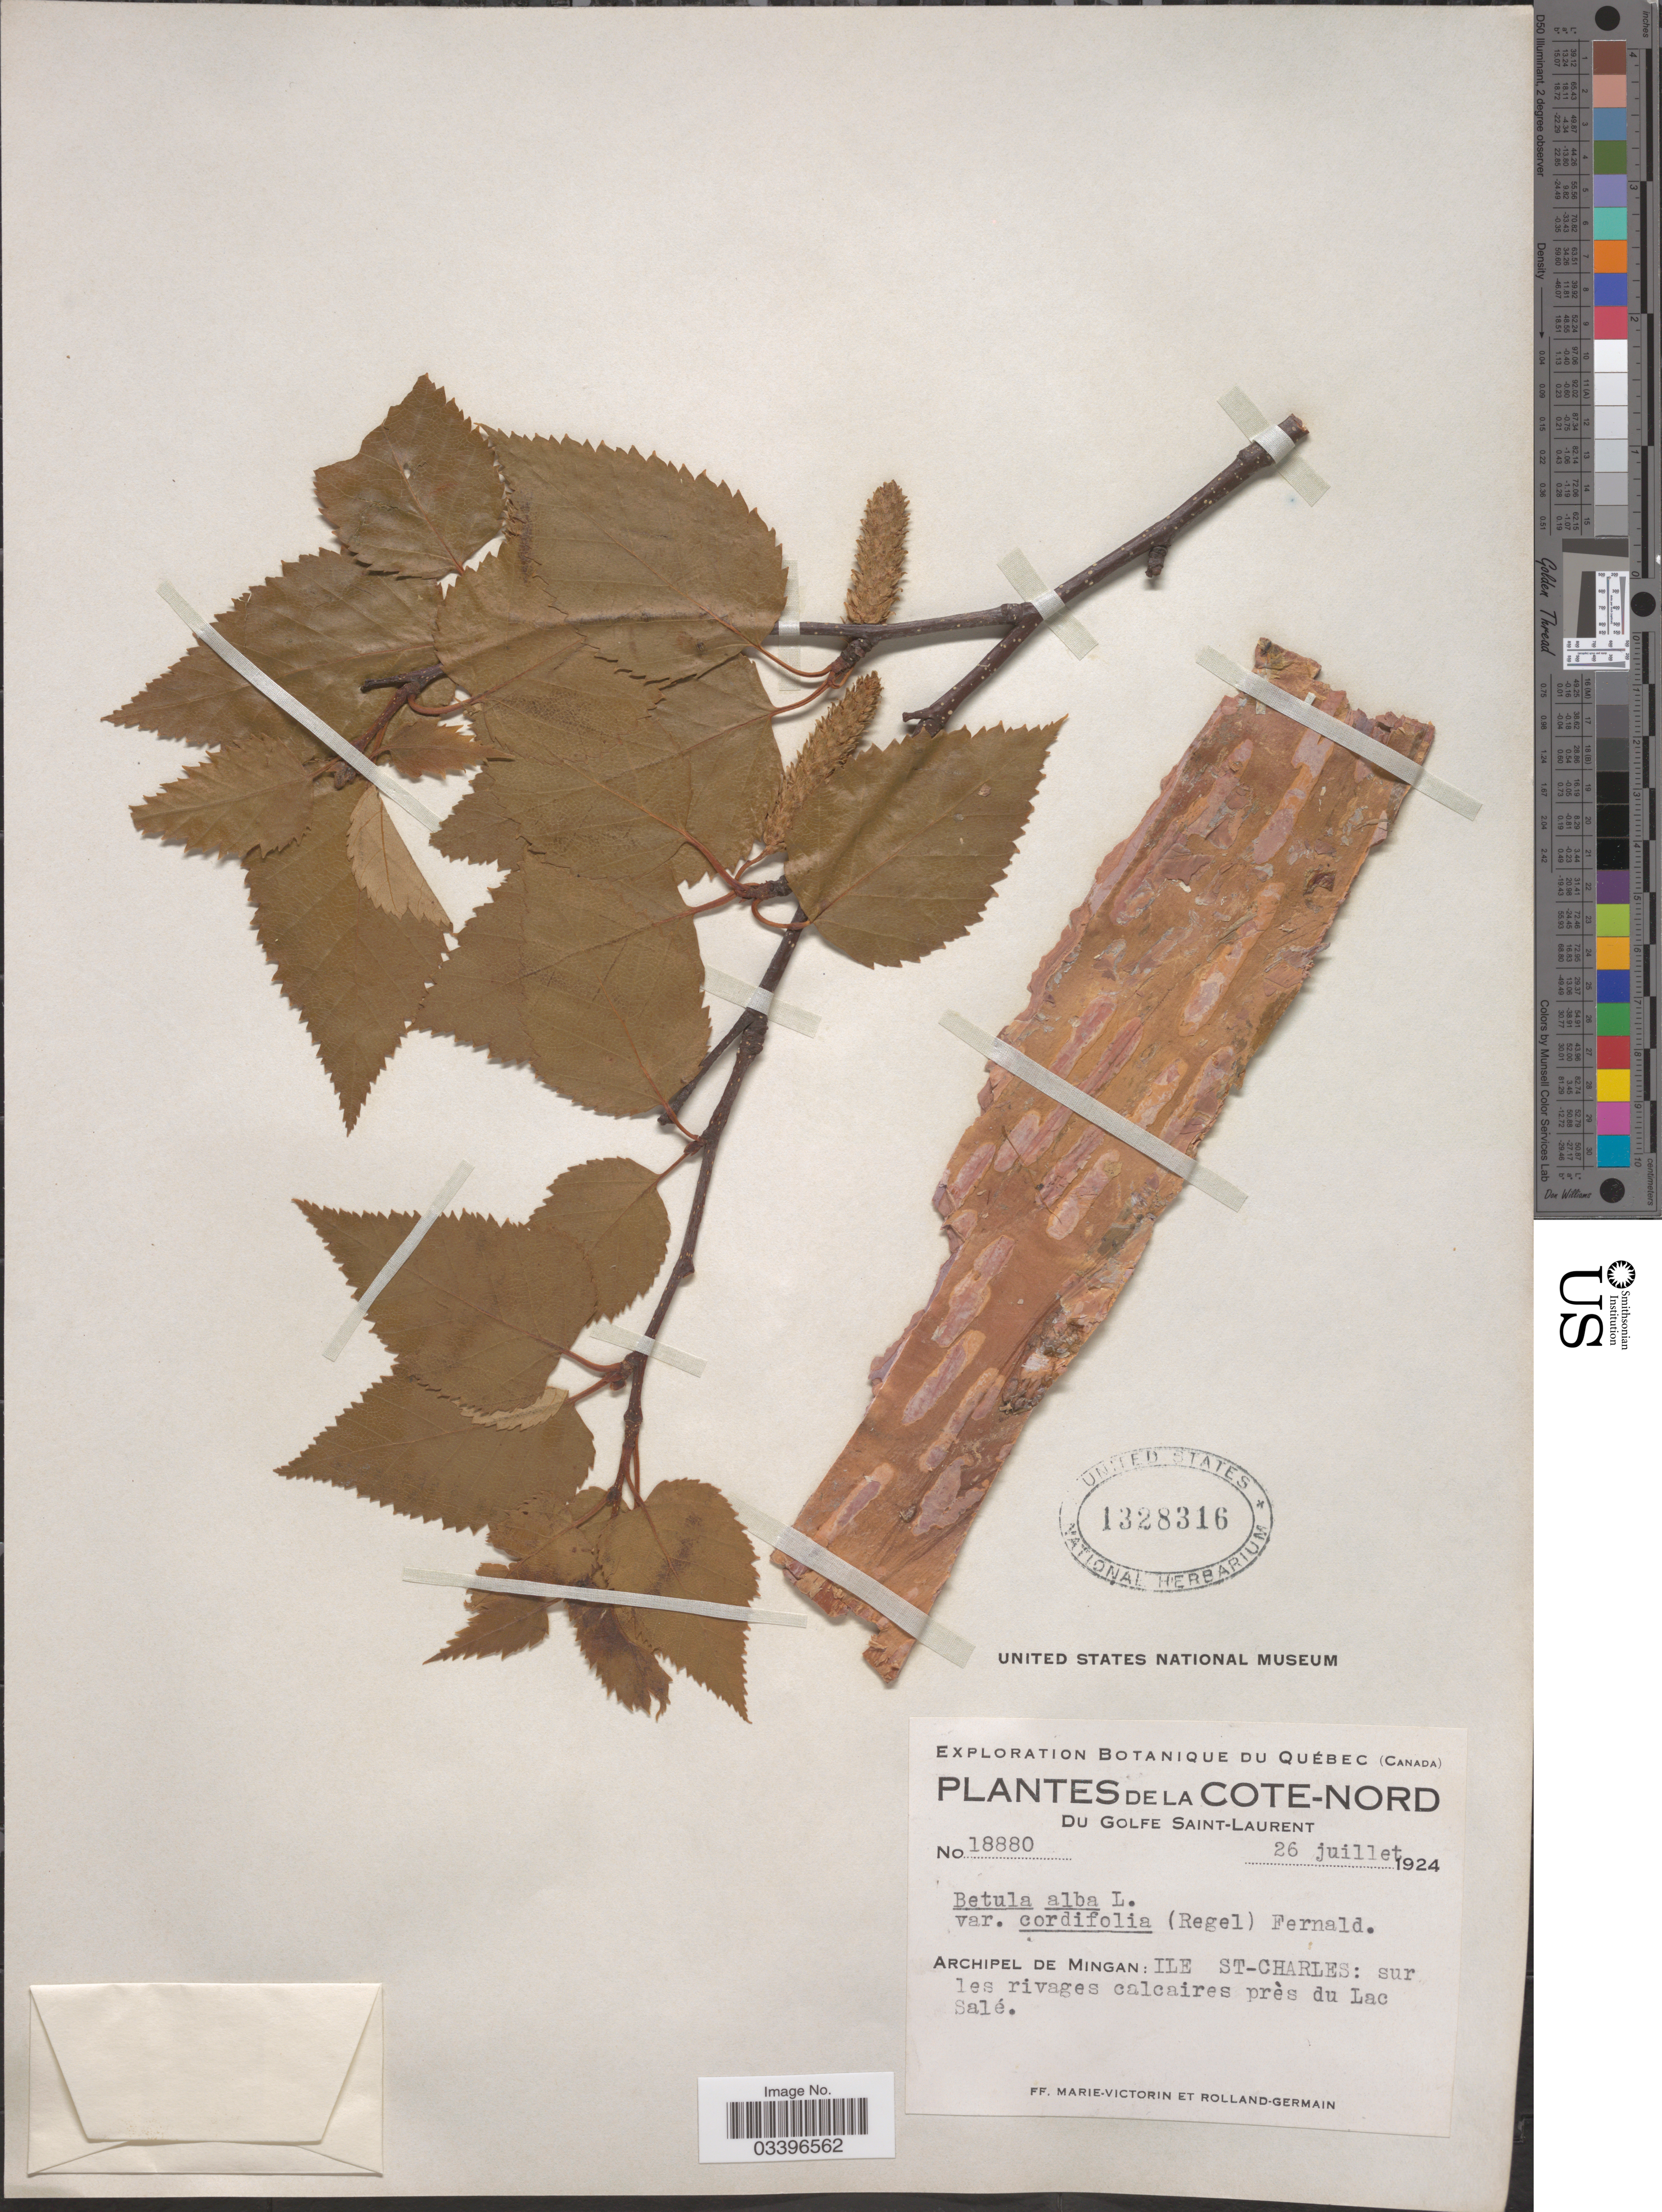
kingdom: Plantae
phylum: Tracheophyta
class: Magnoliopsida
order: Fagales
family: Betulaceae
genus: Betula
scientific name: Betula papyrifera var. cordifolia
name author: (Regel) Regel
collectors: F. Marie-Victorin & Rolland-Germain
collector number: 18880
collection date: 1924-07-26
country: Canada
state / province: Quebec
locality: Cote-Nord du Golfe Saint-Laurent. Archipel de Mingan: Ile St-Charles: sur les rivages calcarais près du Lac Salé.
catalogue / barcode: US 1328316